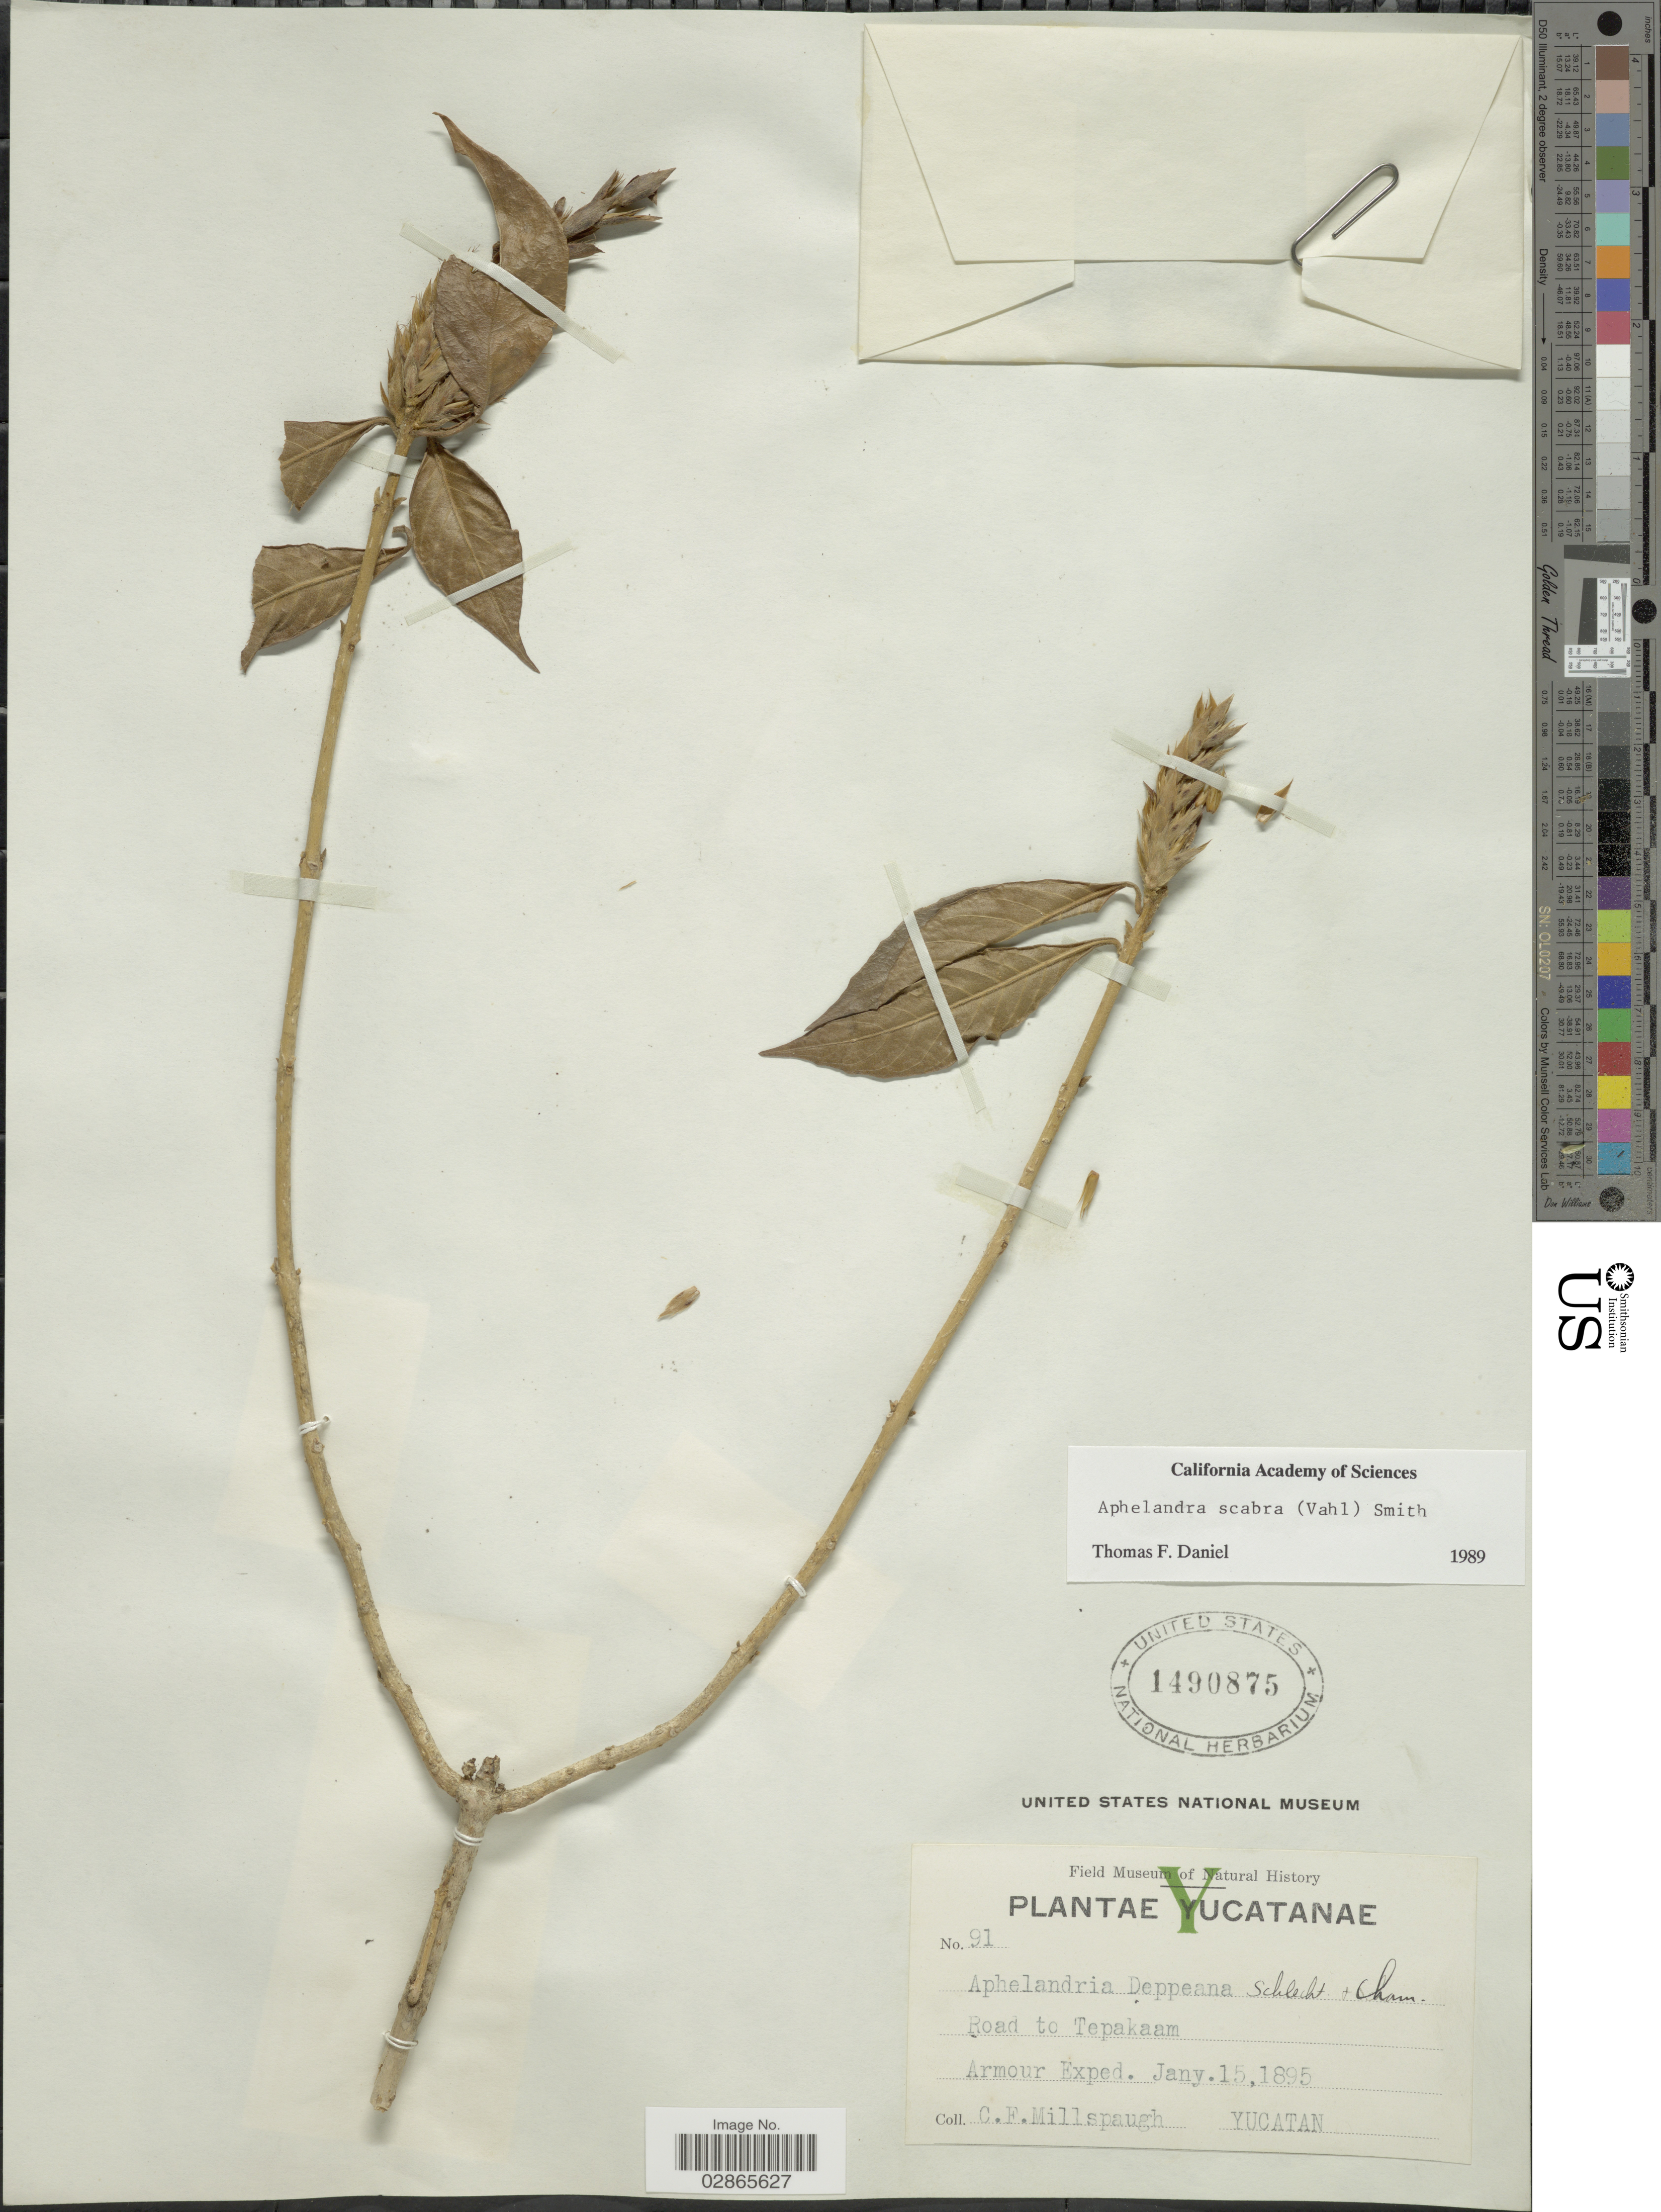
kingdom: Plantae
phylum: Tracheophyta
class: Magnoliopsida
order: Lamiales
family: Acanthaceae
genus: Aphelandra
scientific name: Aphelandra deppeana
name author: Schltdl. & Cham.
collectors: C. F. Millspaugh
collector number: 91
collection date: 1895-01-15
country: Mexico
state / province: Yucatán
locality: Road to Tepakaam. Armour Exped.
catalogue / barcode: US 1490875